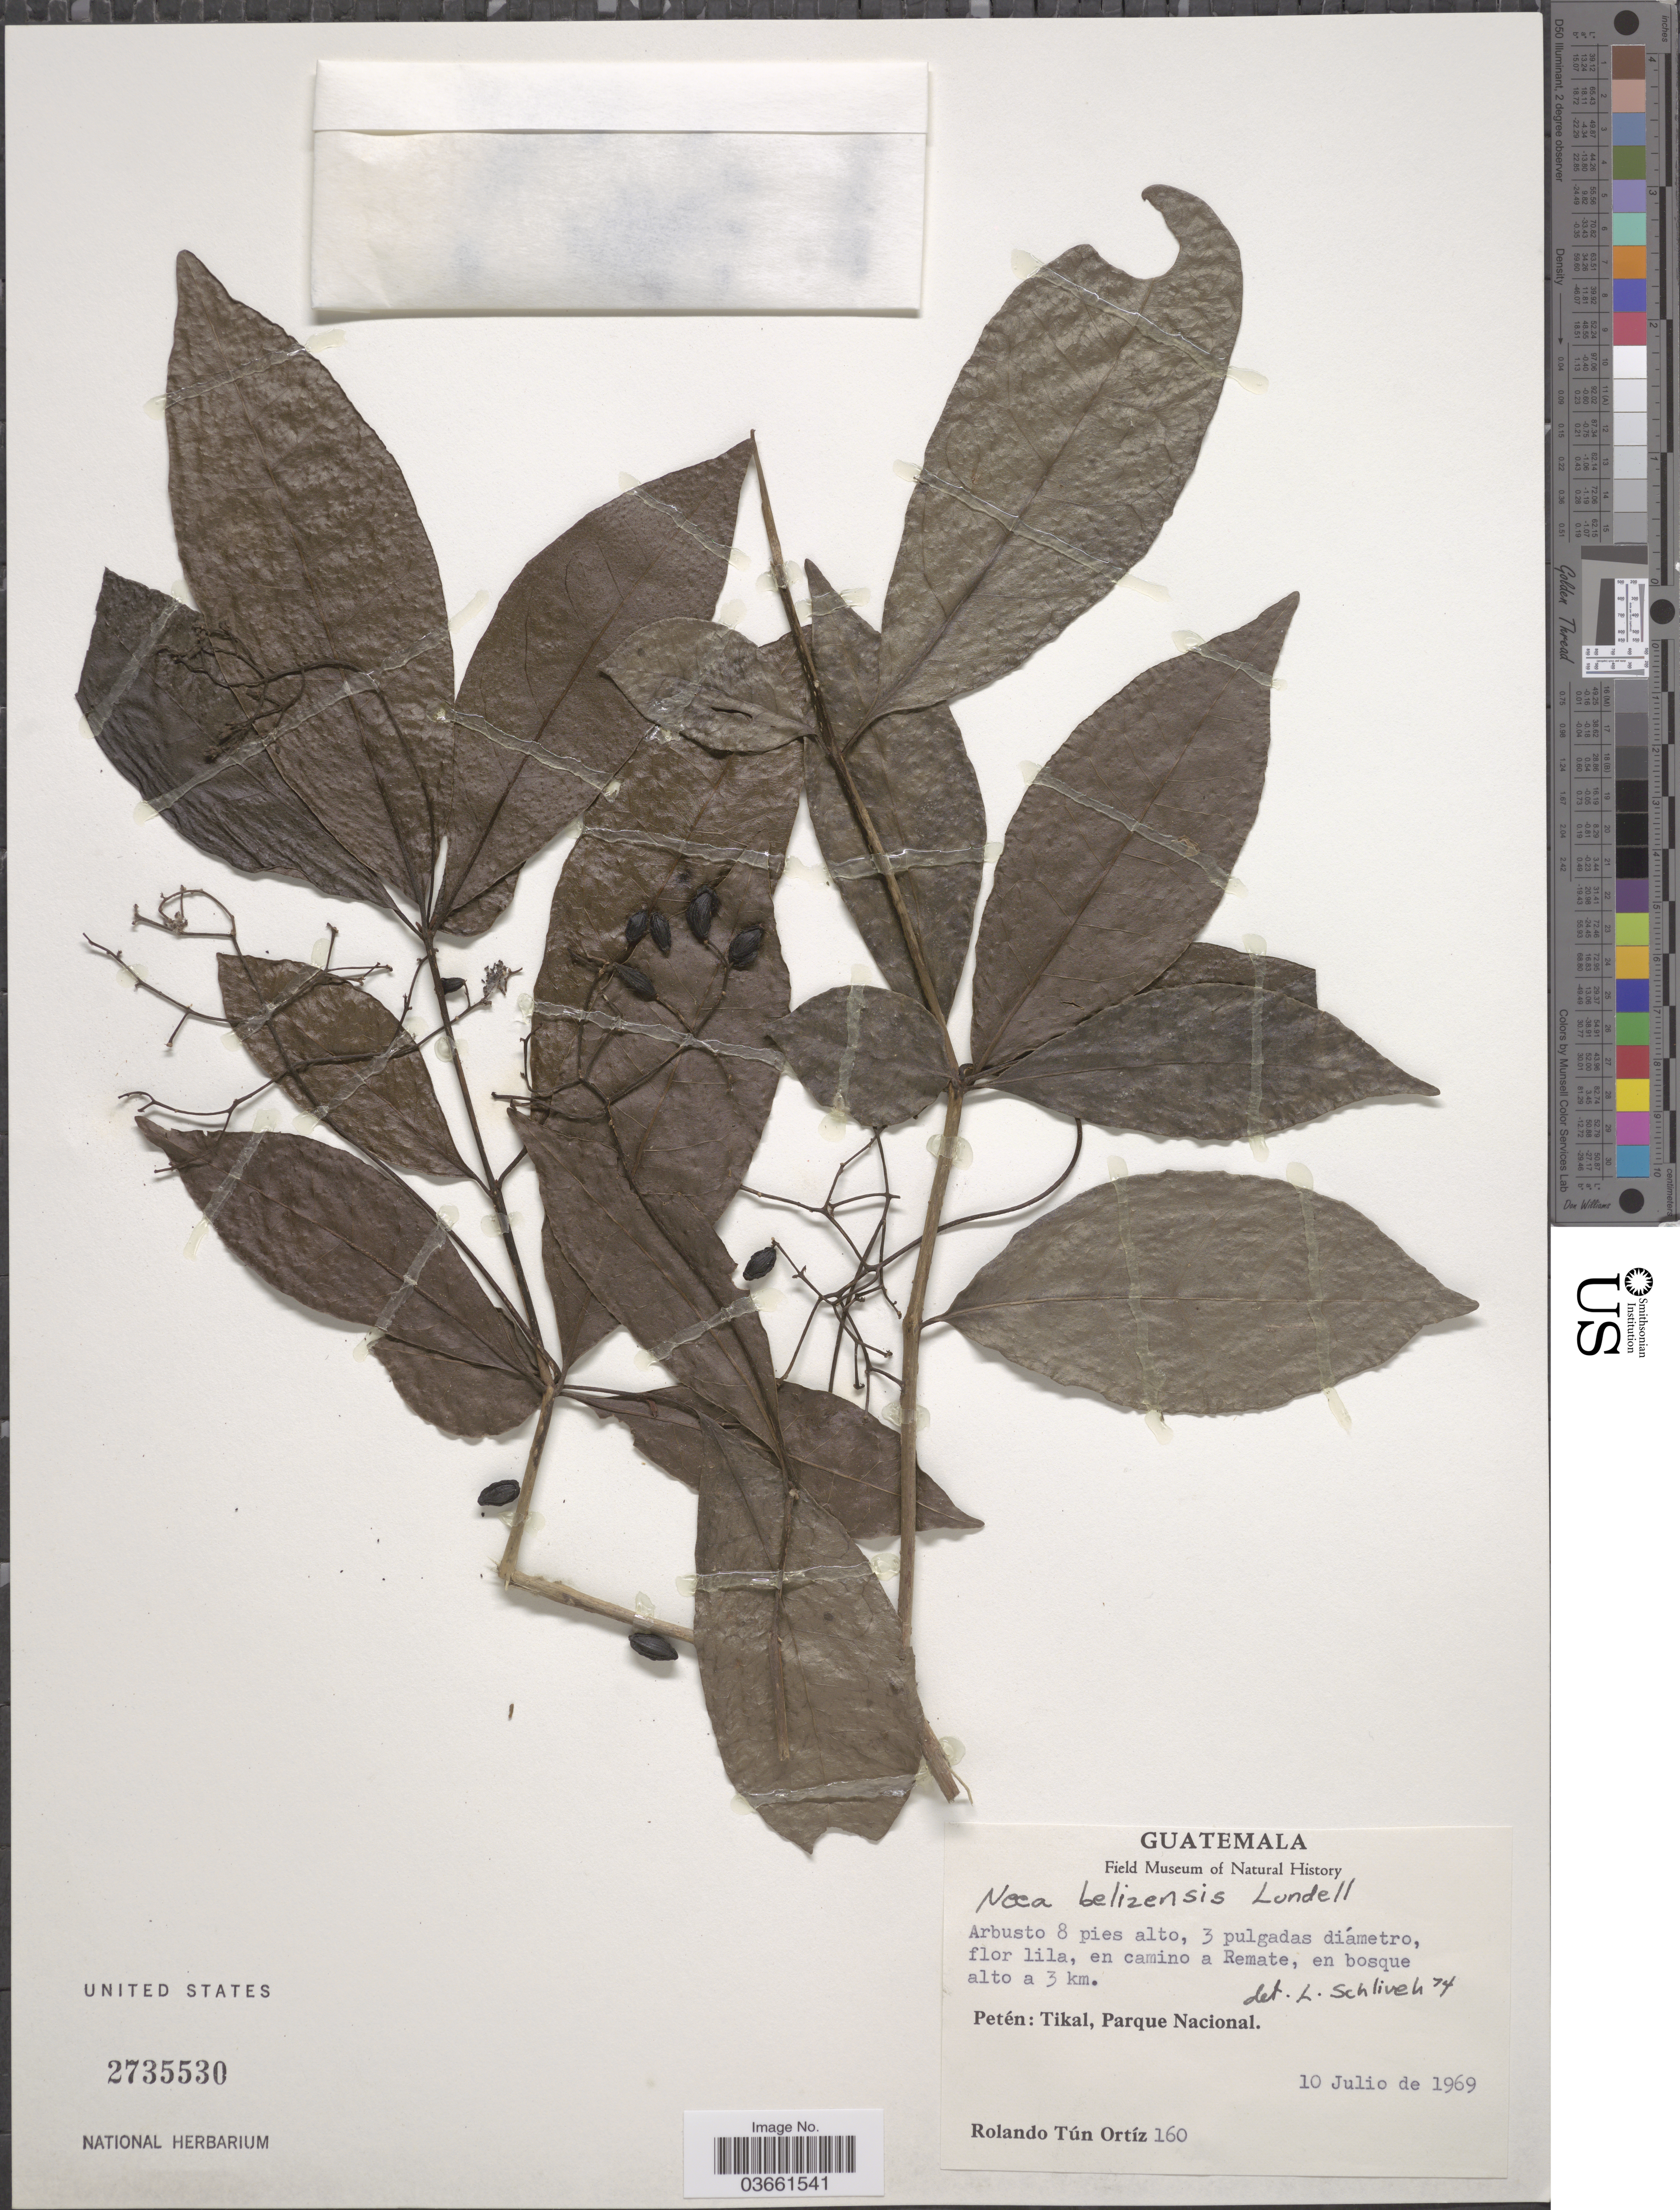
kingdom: Plantae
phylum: Tracheophyta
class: Magnoliopsida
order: Caryophyllales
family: Nyctaginaceae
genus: Neea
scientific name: Neea belizensis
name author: Lundell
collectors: R. Ortiz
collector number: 160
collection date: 1969-07-10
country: Guatemala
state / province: El Petén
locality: En camino a Remate. Petén: Tikal, Parque Nacional.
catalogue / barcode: US 2735530